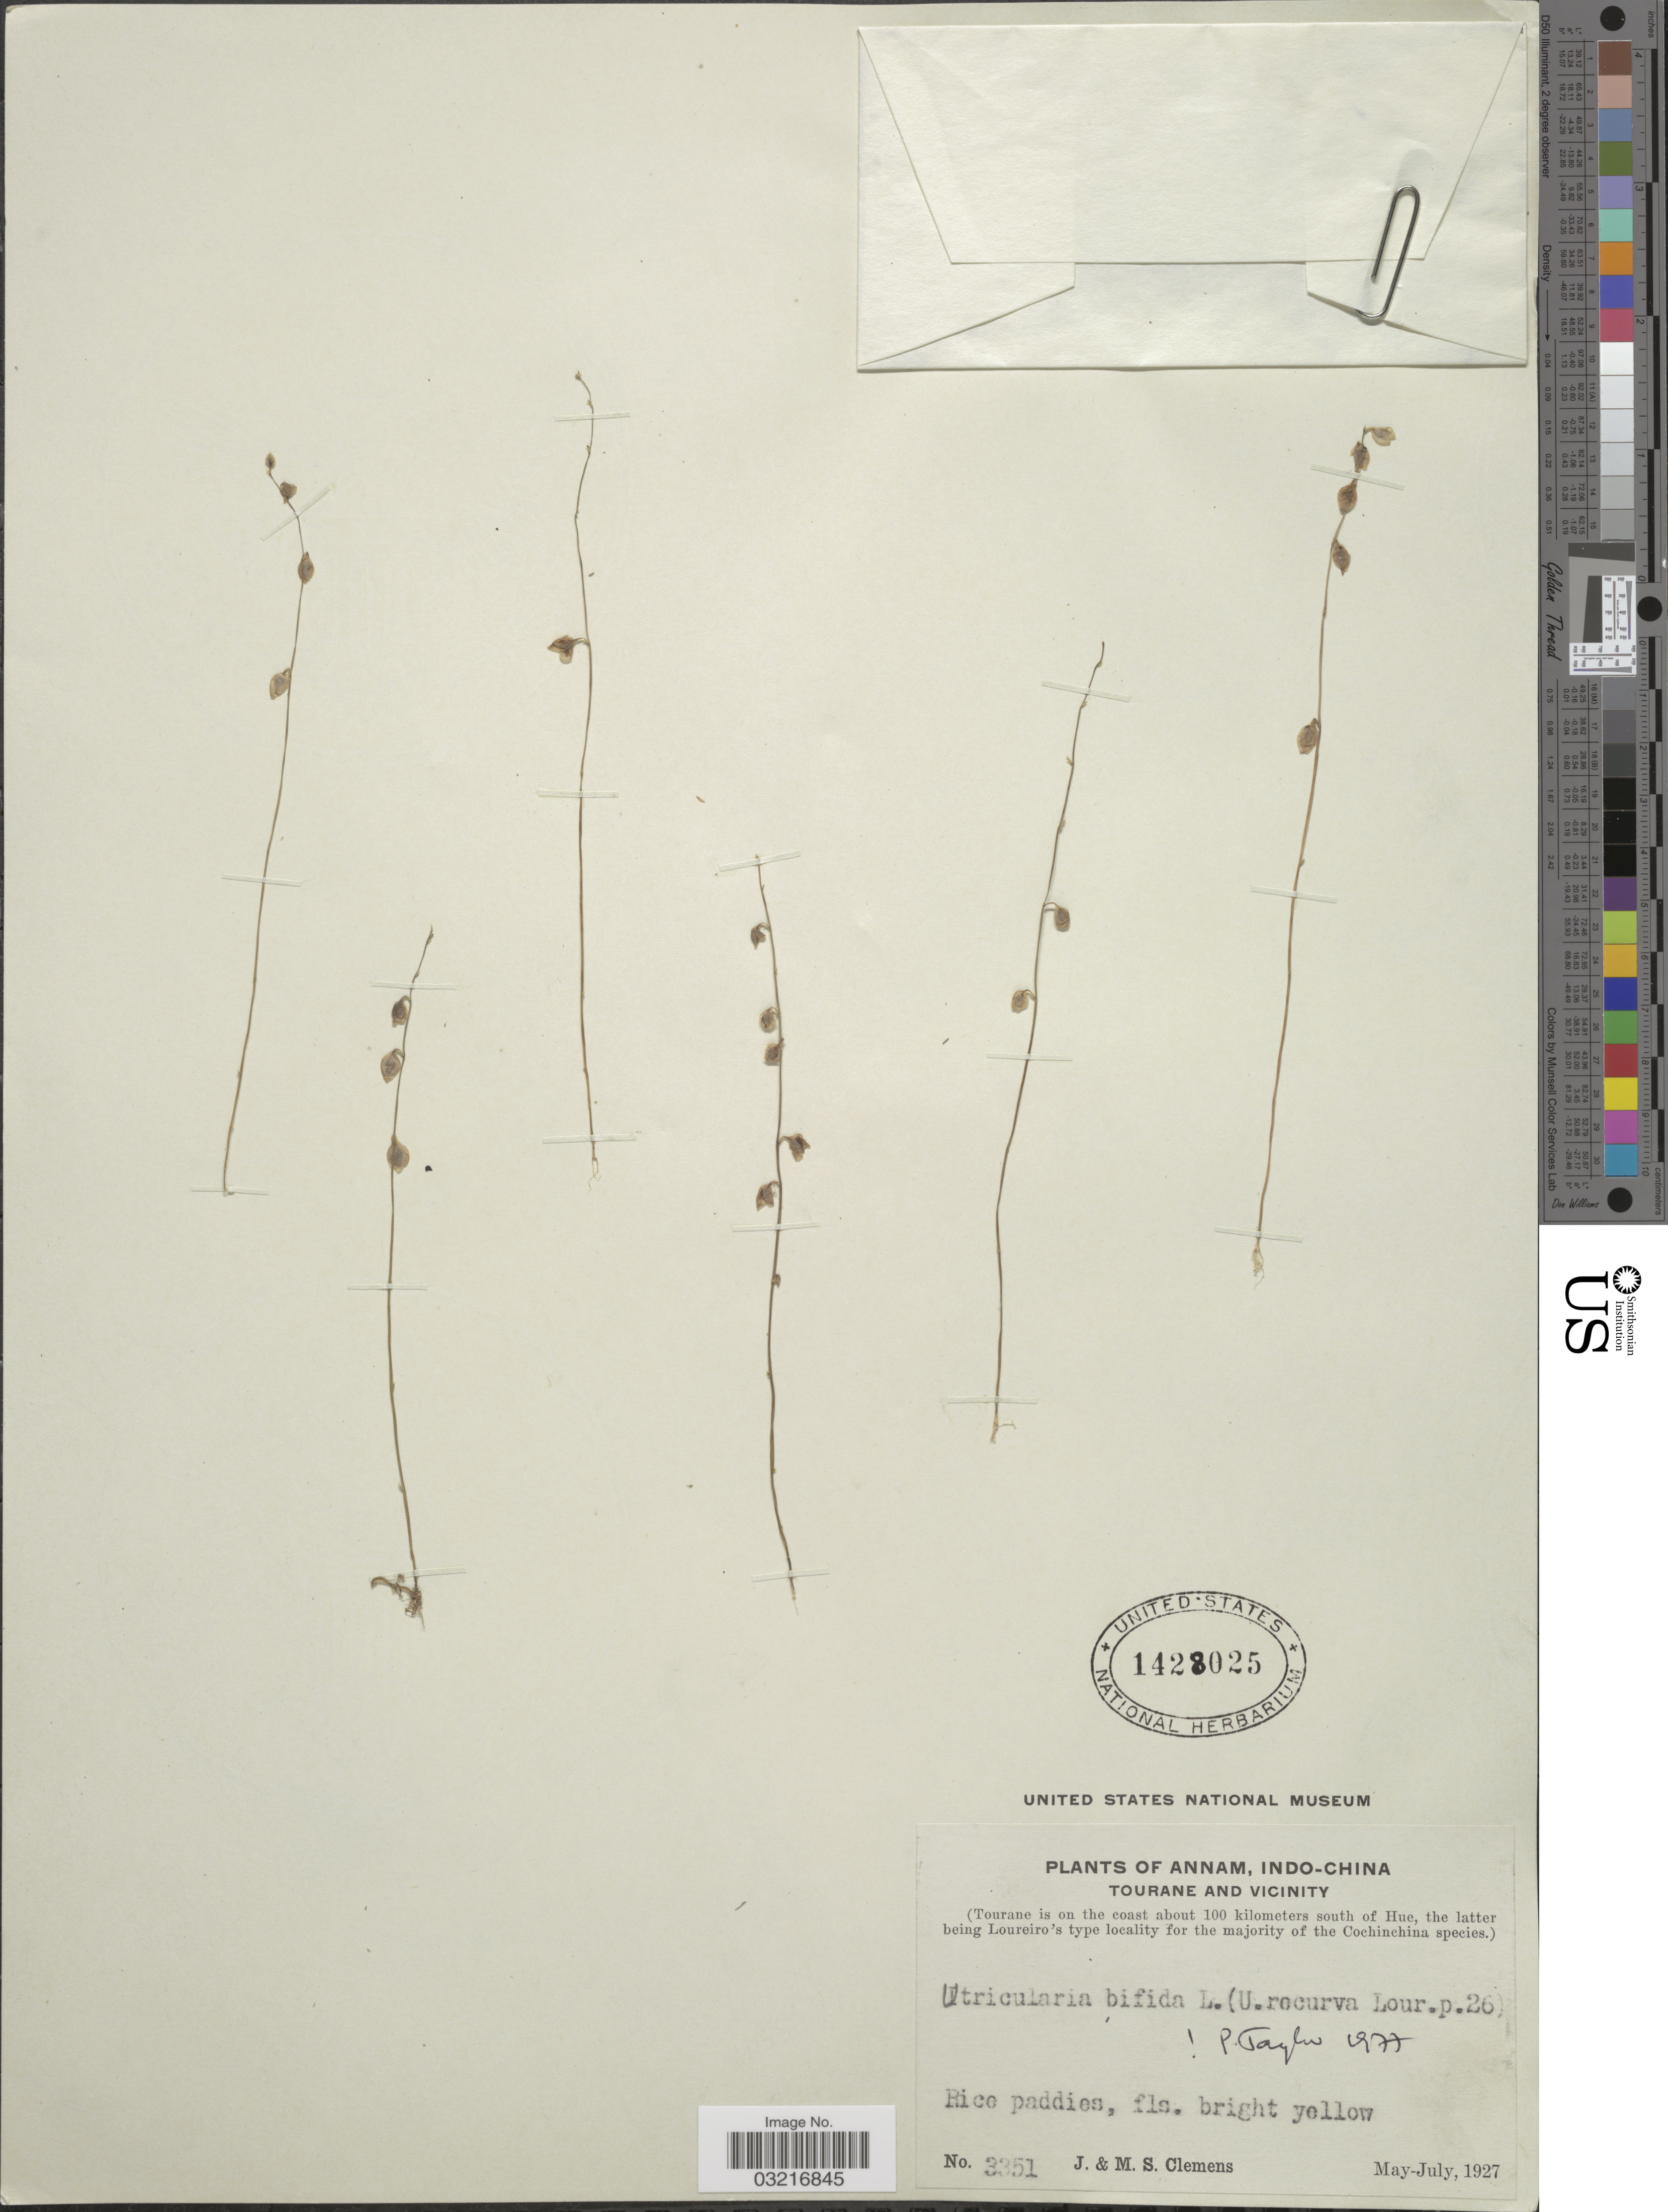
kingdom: Plantae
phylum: Tracheophyta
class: Magnoliopsida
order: Lamiales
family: Lentibulariaceae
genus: Utricularia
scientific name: Utricularia bifida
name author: L.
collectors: J. Clemens & M. S. Clemens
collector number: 3351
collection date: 1927-05/1927-07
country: Vietnam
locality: Annam, Indo-China, Tourane and vicinity (Tourane is on the coast about 100 kilometers south of Hue).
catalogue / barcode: US 1428025